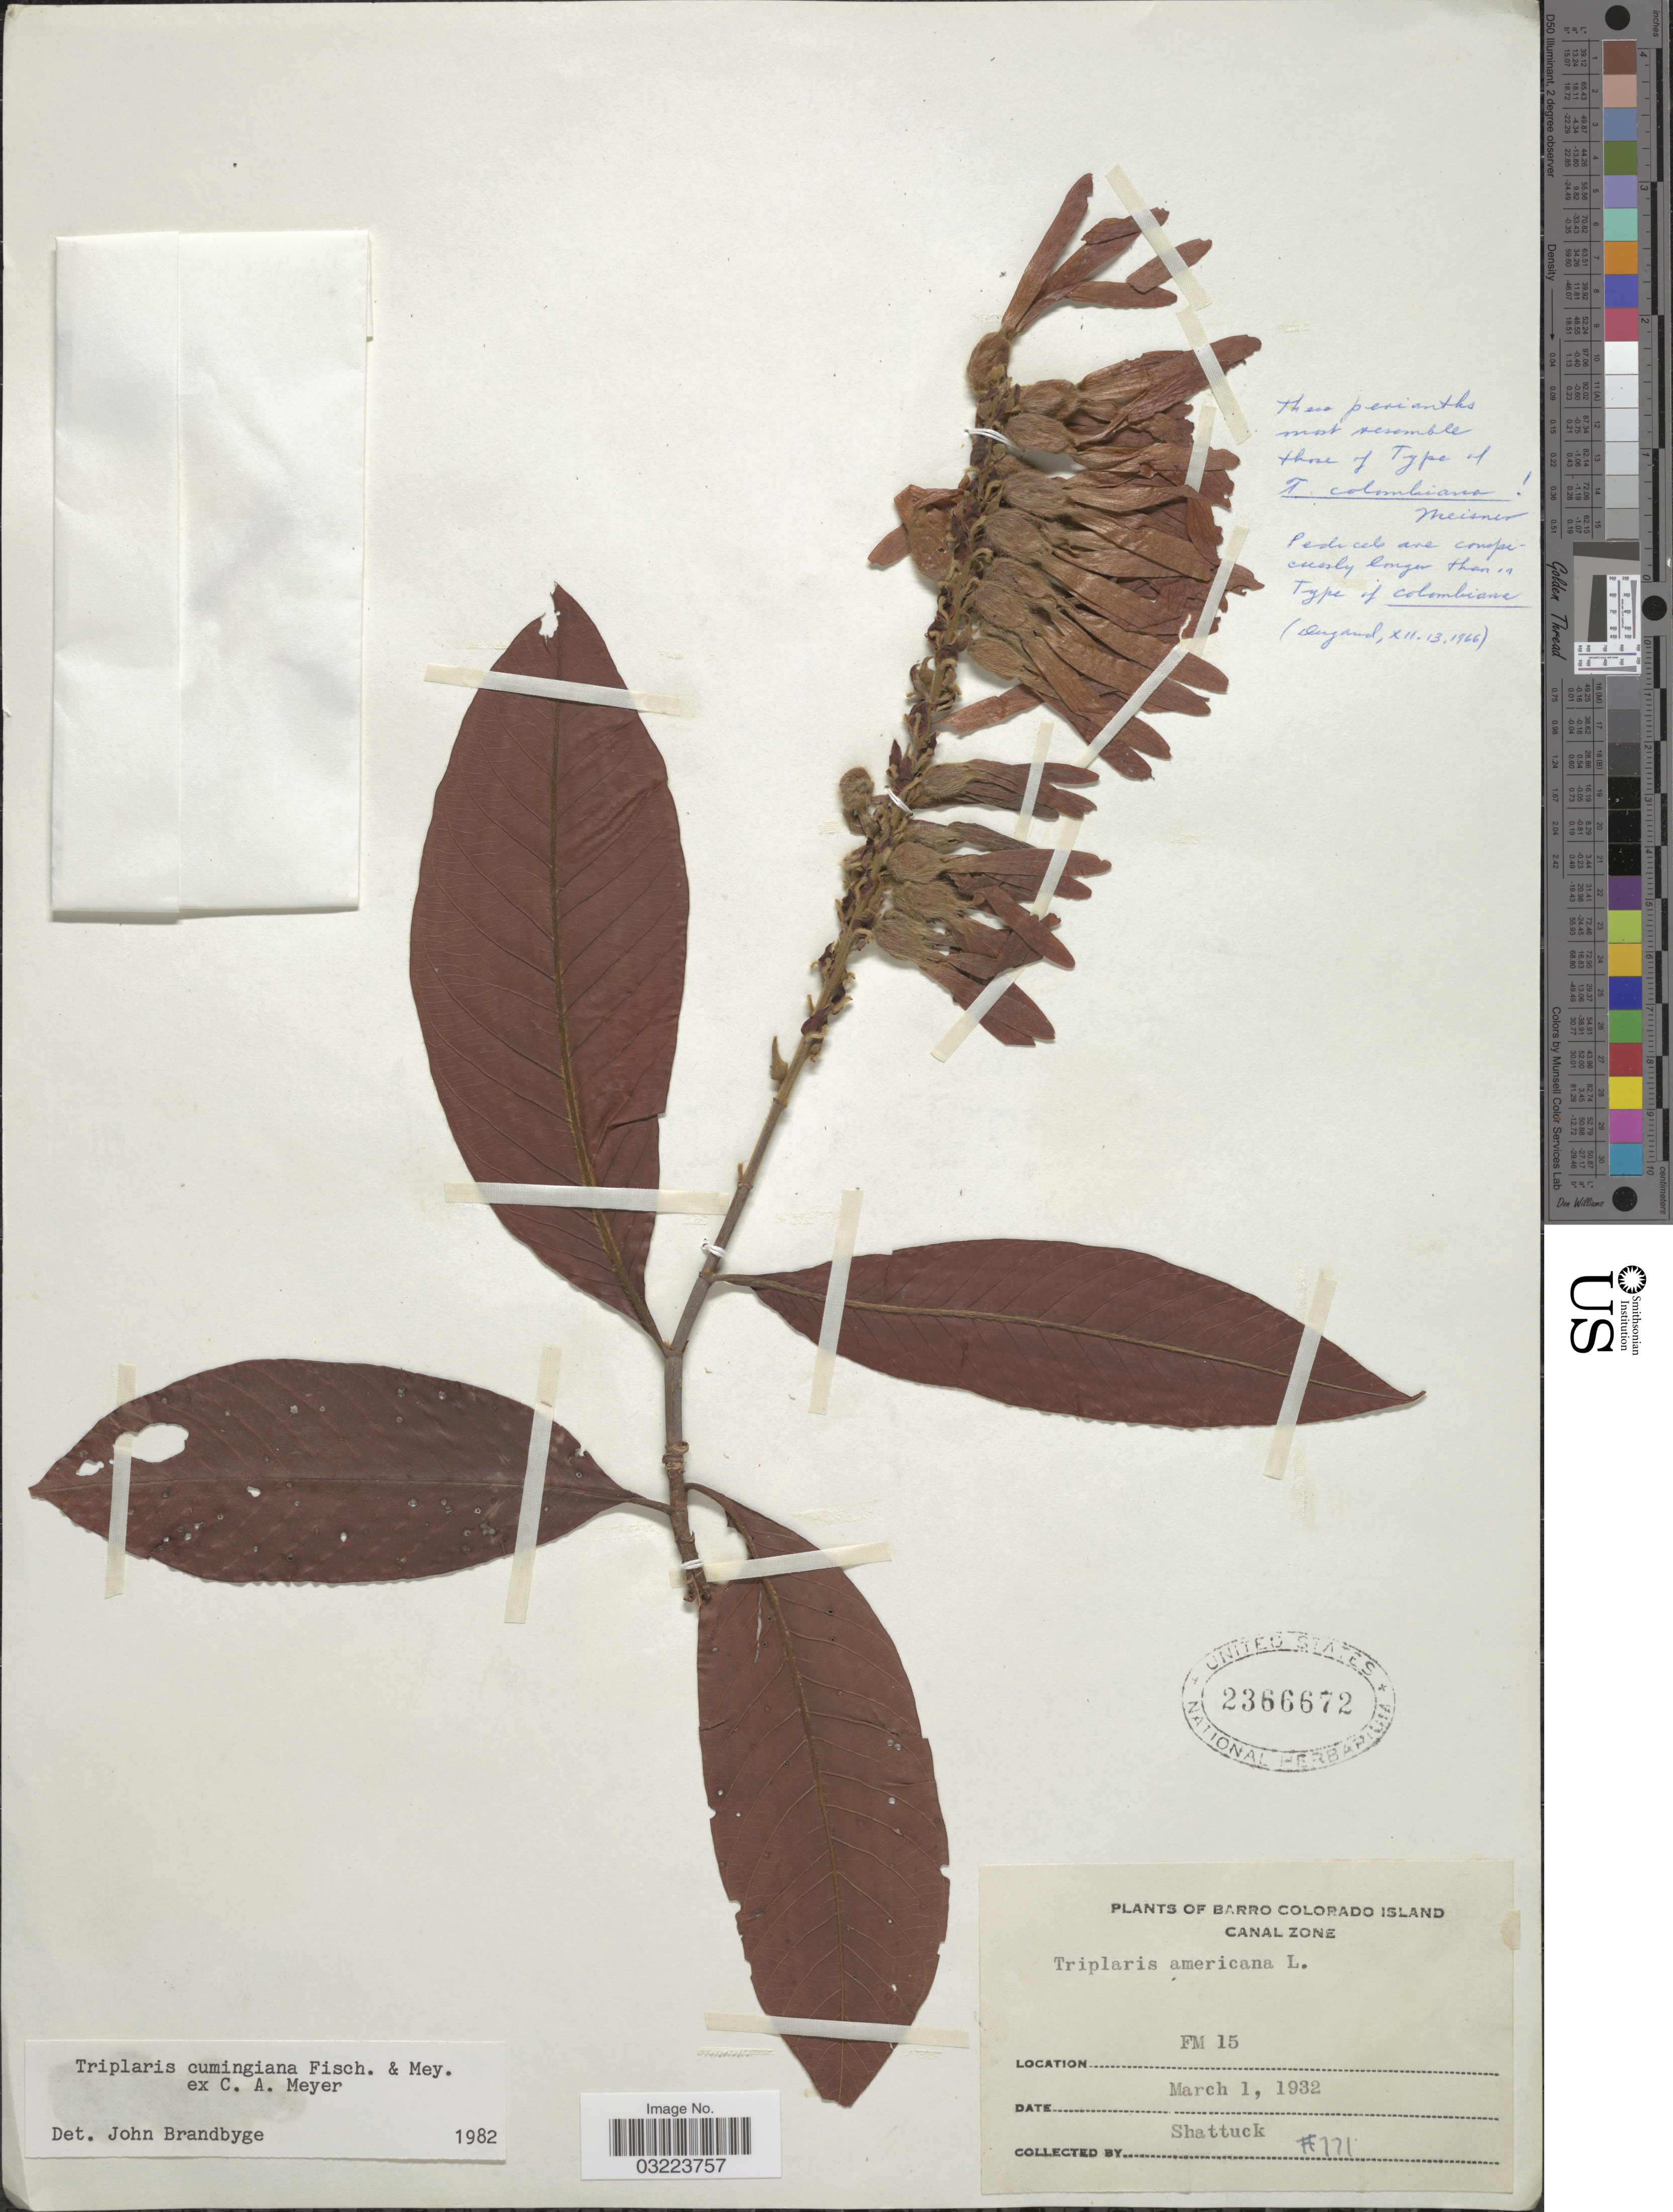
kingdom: Plantae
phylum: Tracheophyta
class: Magnoliopsida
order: Caryophyllales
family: Polygonaceae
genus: Triplaris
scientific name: Triplaris cumingiana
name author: Fisch. & C.A. Mey. ex C.A. Mey.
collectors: Shattuck, --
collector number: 771*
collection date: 1932-03-01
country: Panama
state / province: Panamá Oeste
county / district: Canal Zone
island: Barro Colorado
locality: Barro Colorado Island. Canal Zone. FM 15.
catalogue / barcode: US 2366672